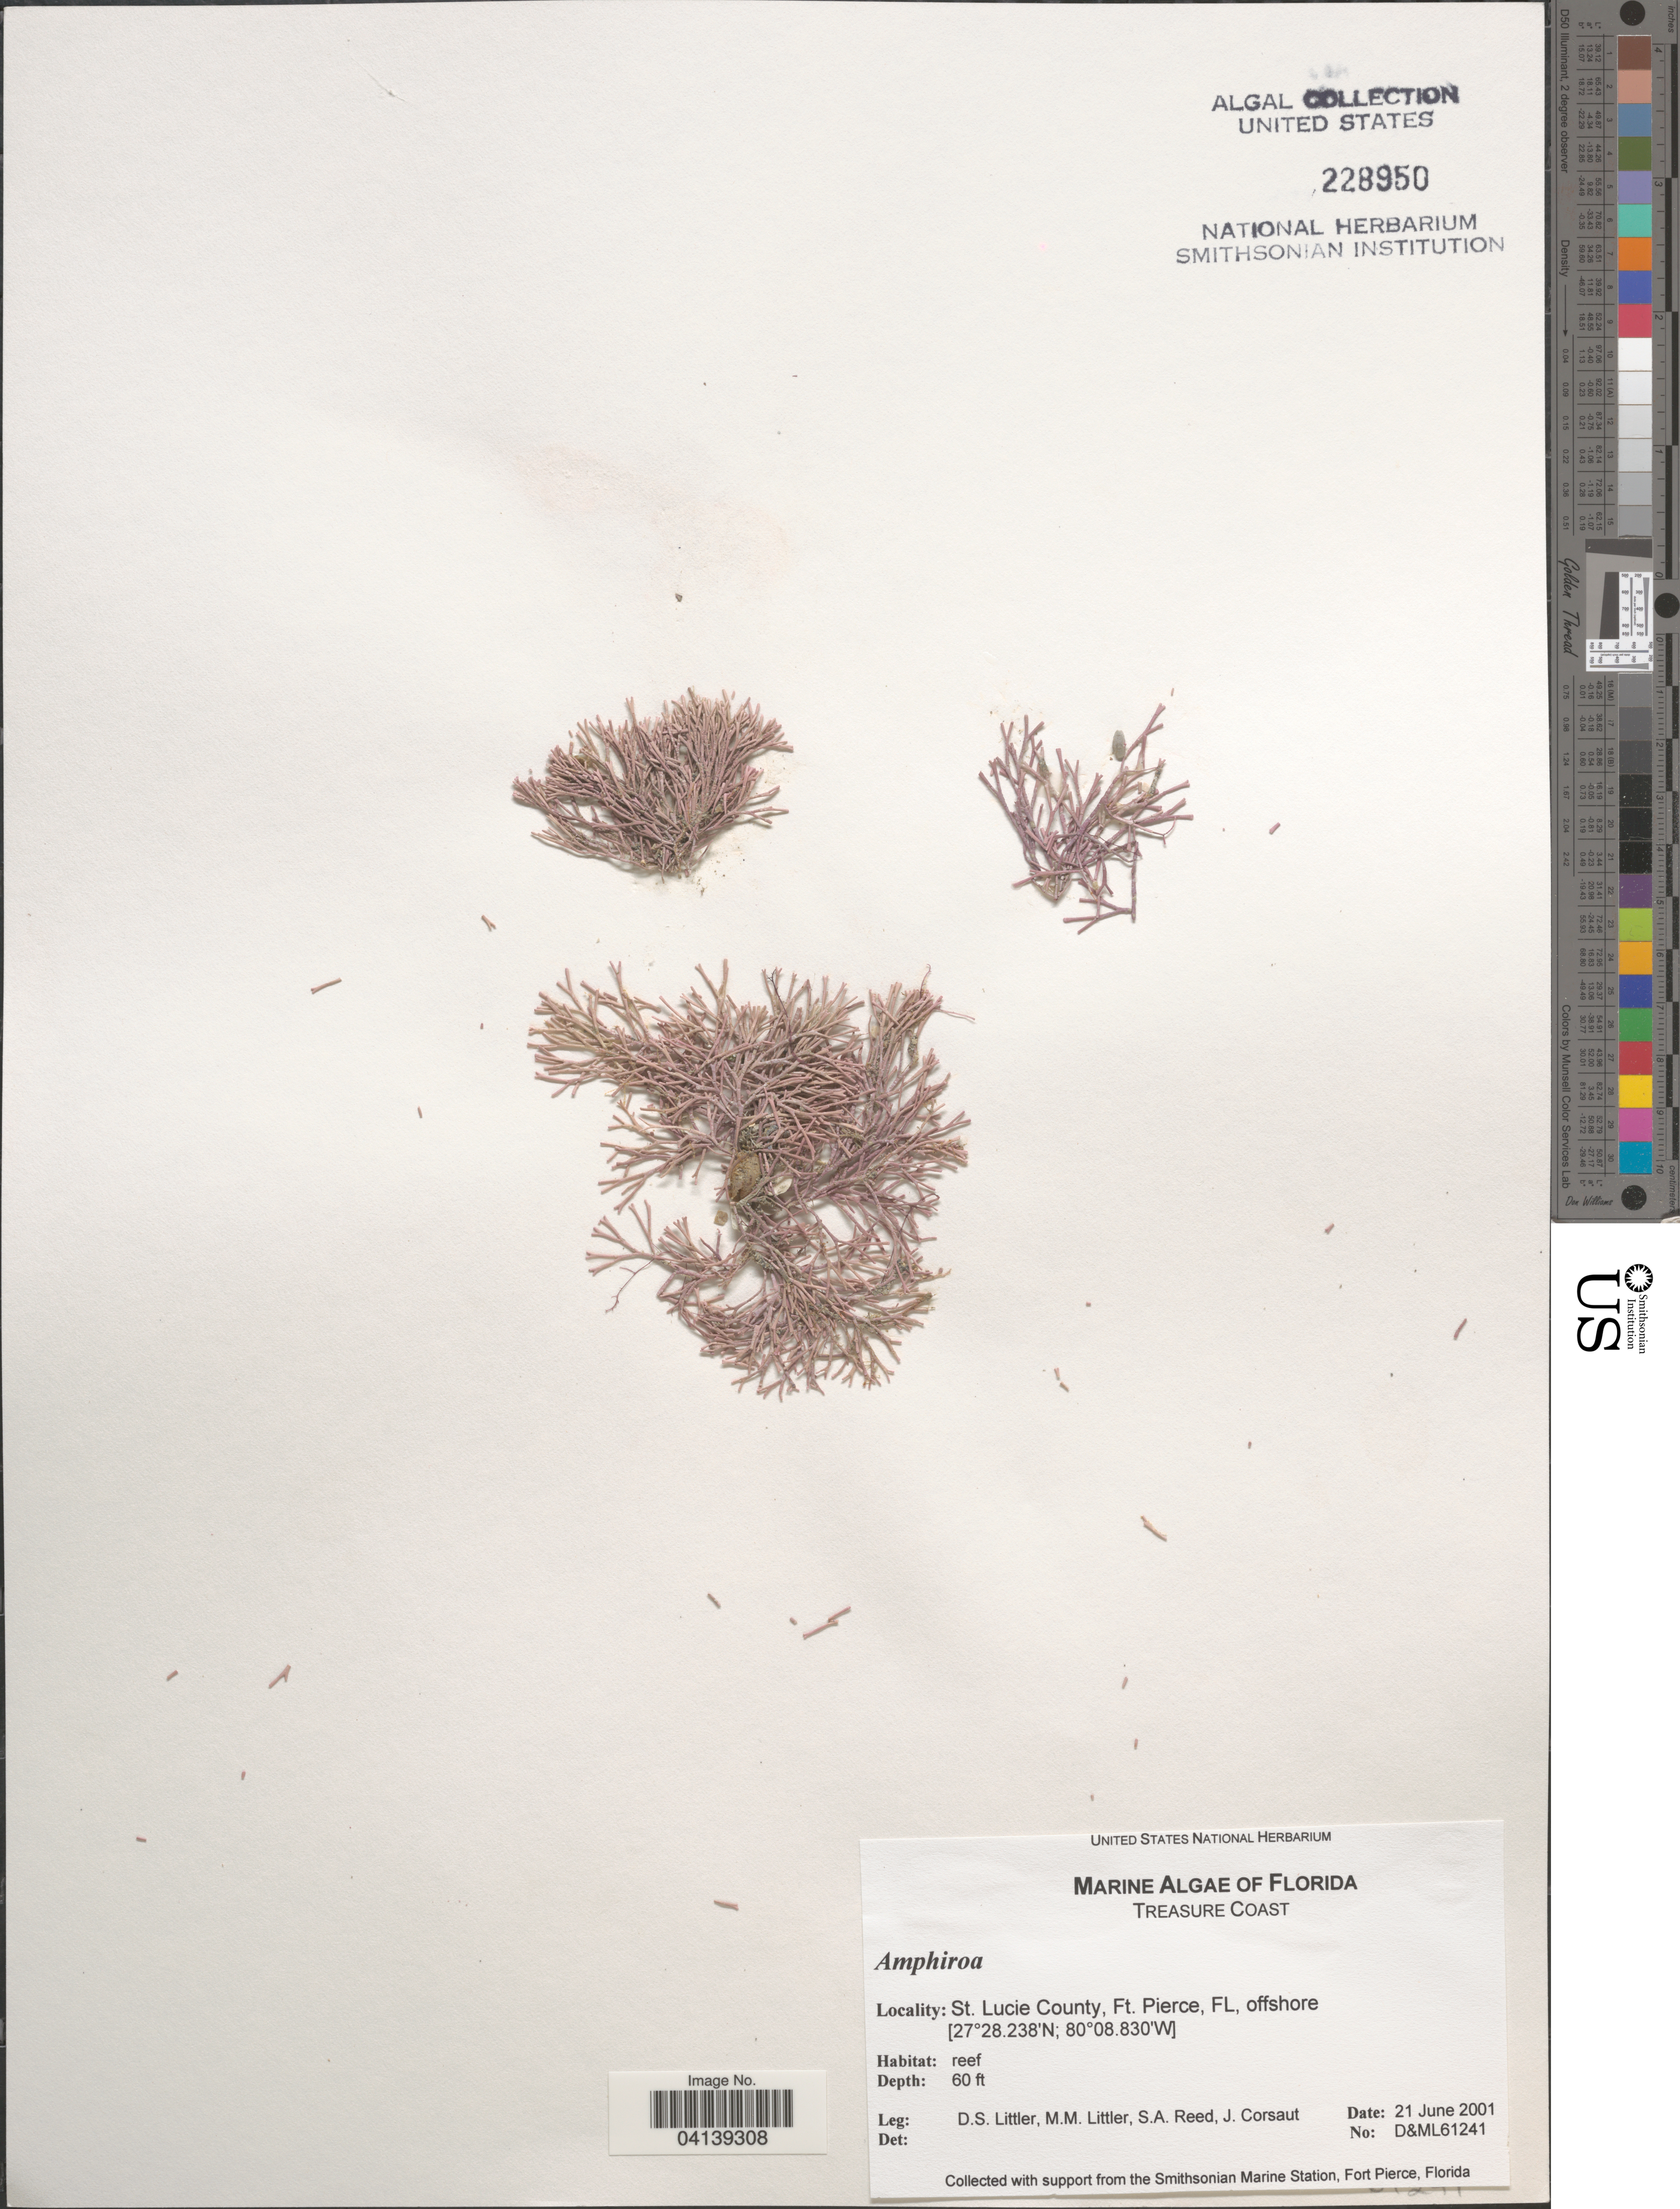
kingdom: Plantae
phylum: Rhodophyta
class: Florideophyceae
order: Corallinales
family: Lithophyllaceae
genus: Amphiroa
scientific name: Amphiroa sp.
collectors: D. S. Littler, S. Reed & J. Corsaut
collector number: D&ML61241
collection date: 2001-06-21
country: United States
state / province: Florida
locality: Treasure Coast. St. Lucie County, Ft. Pierce, offshore.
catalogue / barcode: US 228950